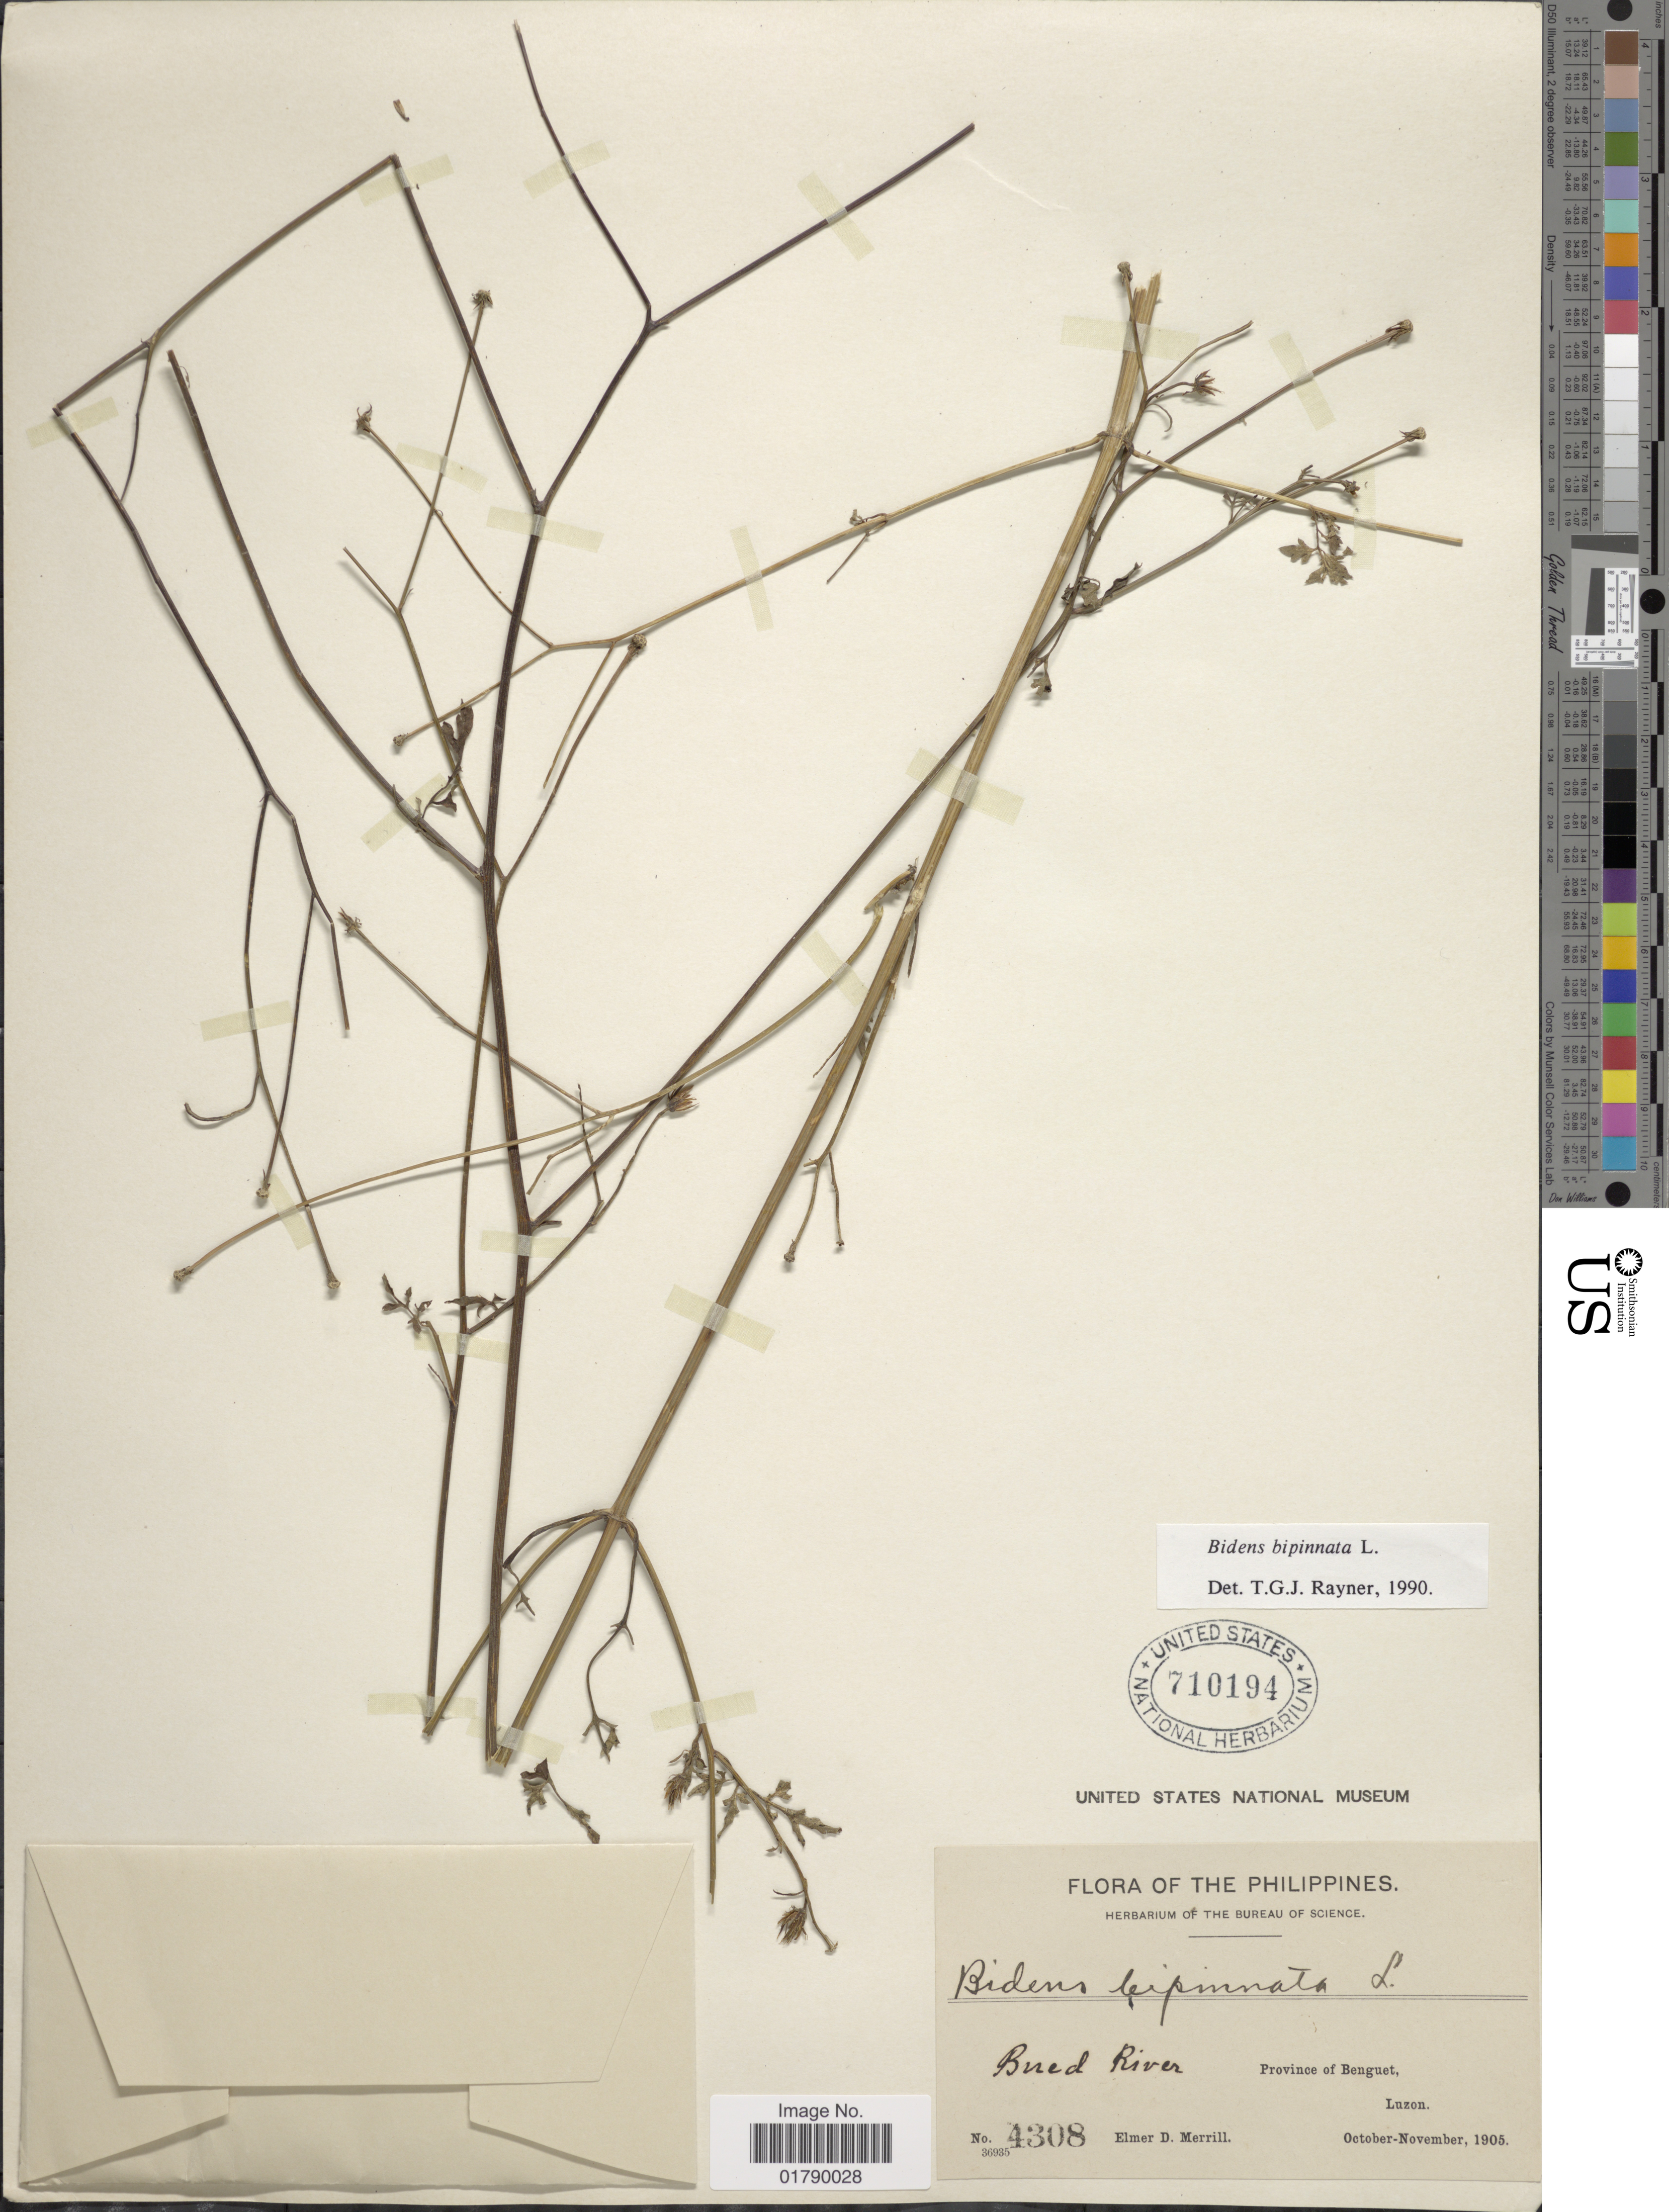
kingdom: Plantae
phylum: Tracheophyta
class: Magnoliopsida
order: Asterales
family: Asteraceae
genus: Bidens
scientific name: Bidens bipinnata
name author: L.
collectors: E. D. Merrill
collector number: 4308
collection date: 1905-10/1905-11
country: Philippines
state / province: Cordillera (Administrative Region)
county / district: Benguet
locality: Bued River, Luzon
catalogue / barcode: US 710194